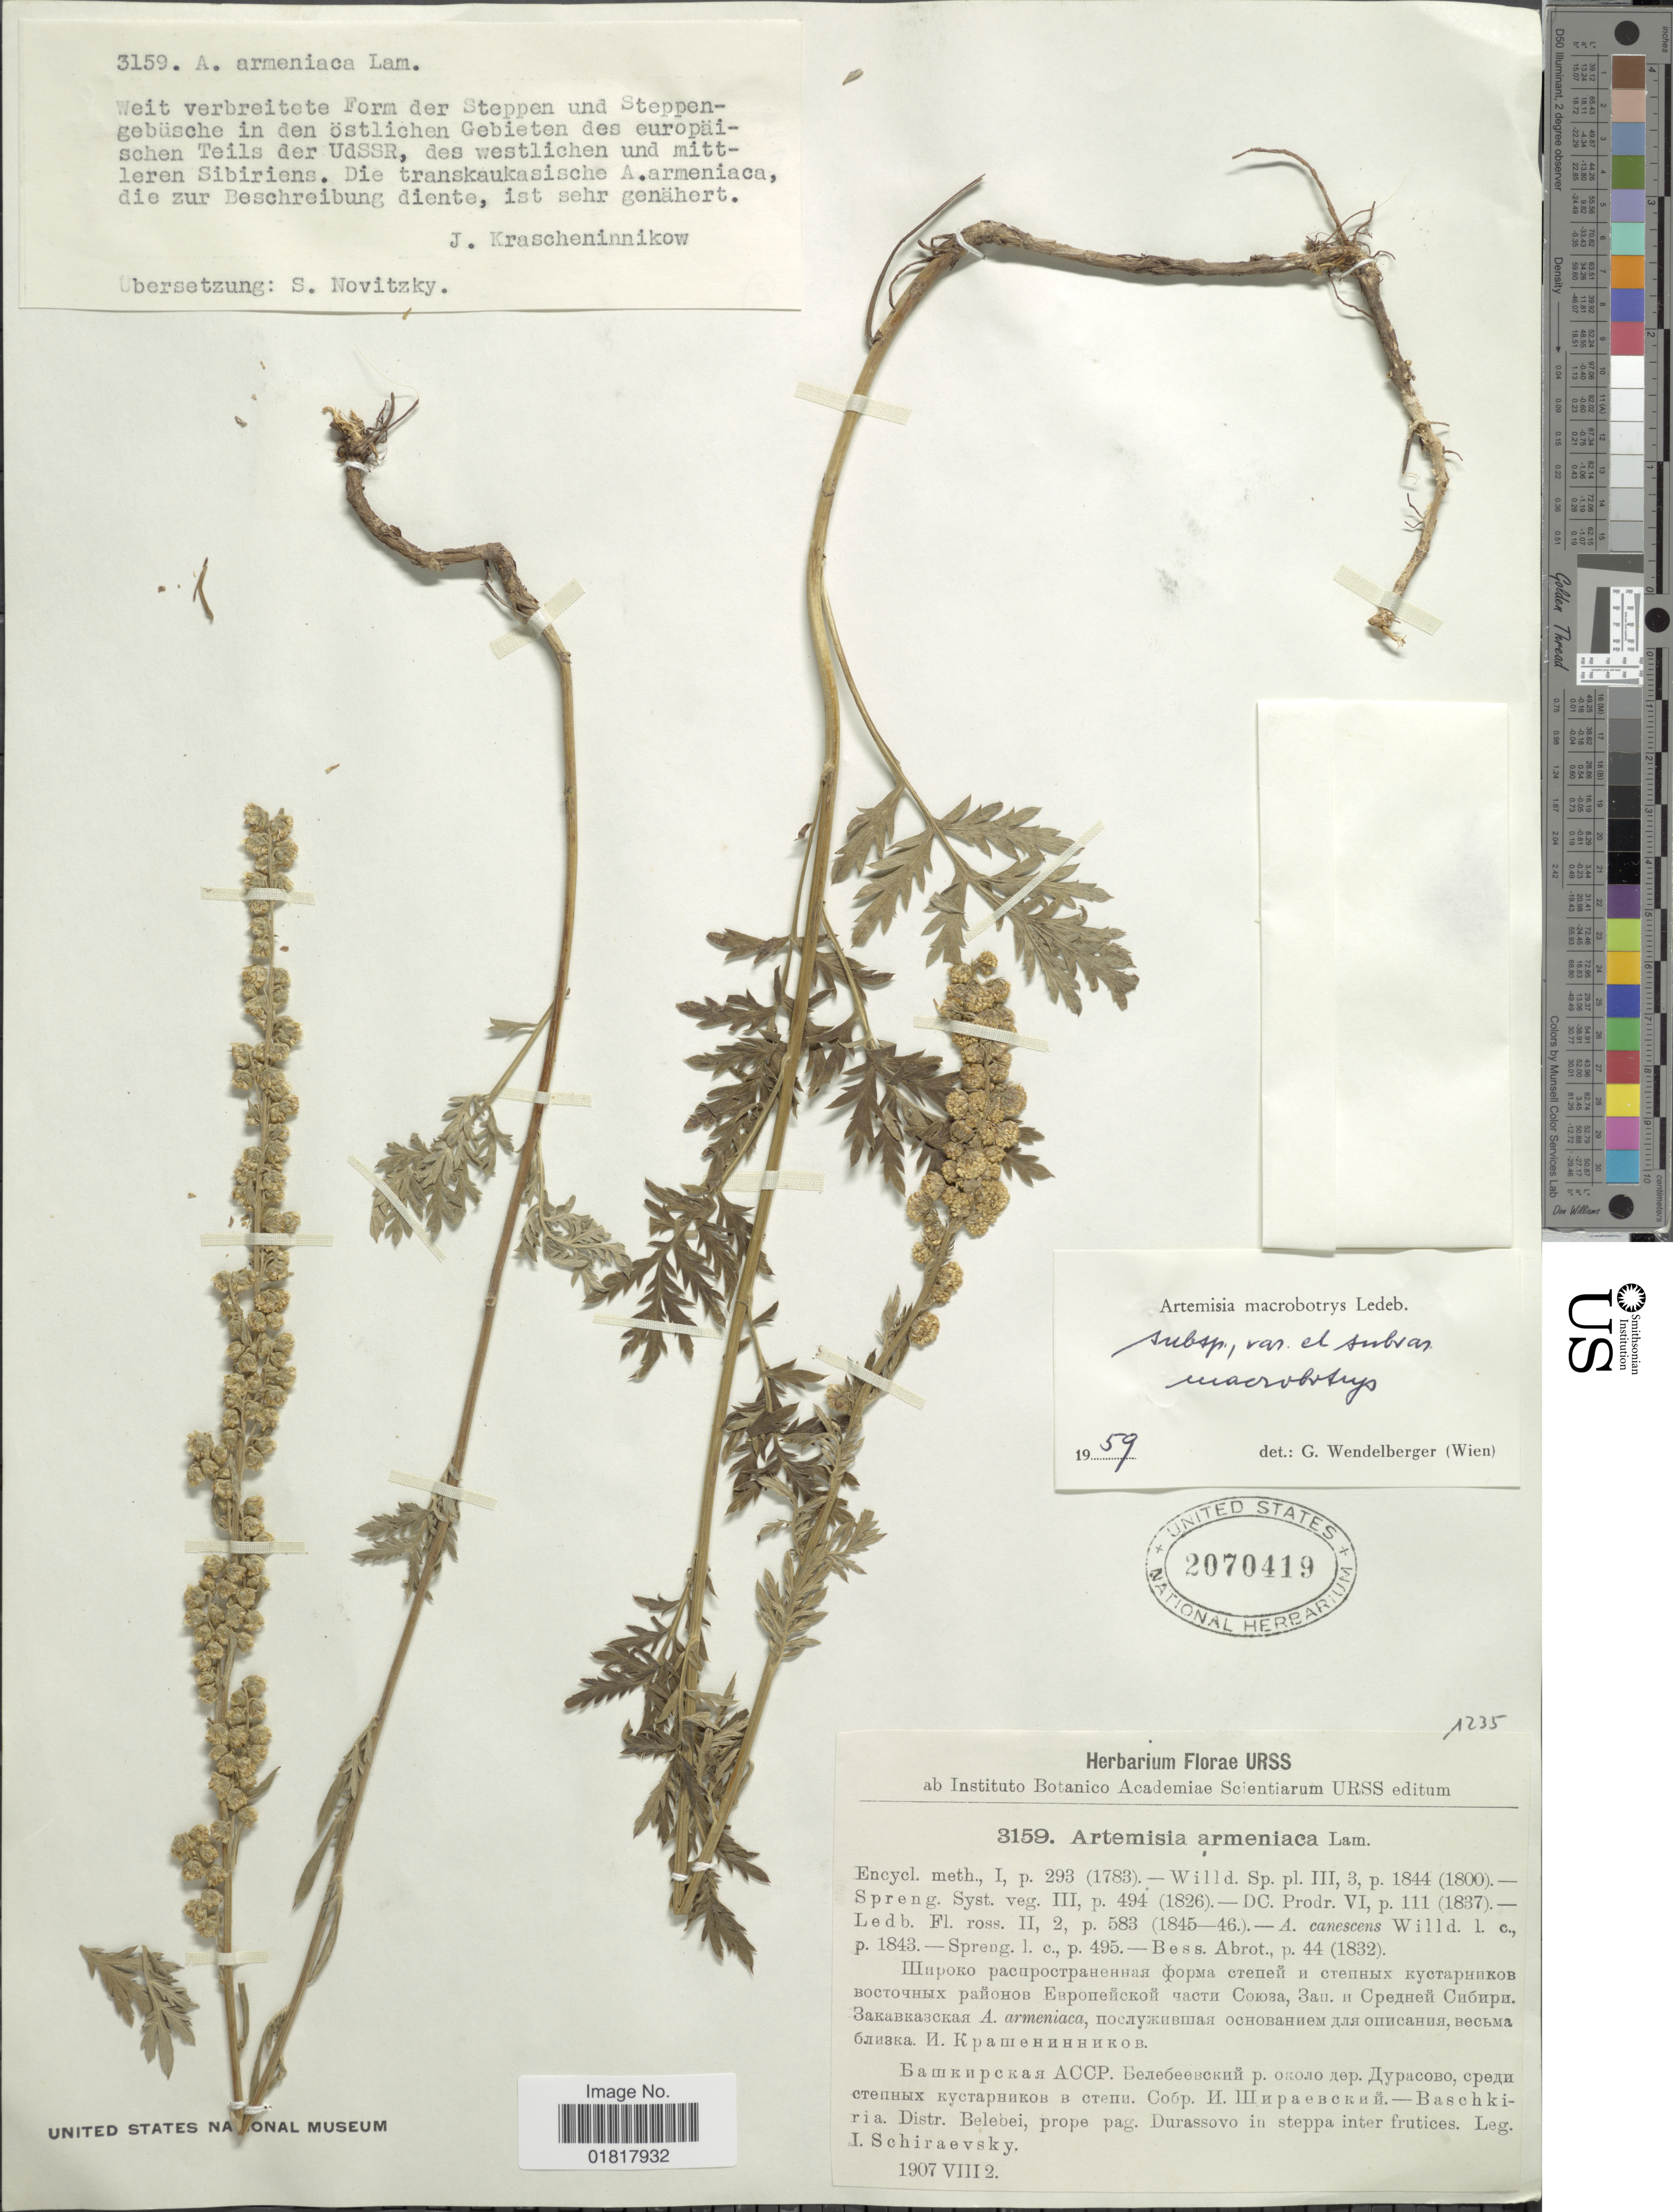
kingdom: Plantae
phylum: Tracheophyta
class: Magnoliopsida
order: Asterales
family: Asteraceae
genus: Artemisia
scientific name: Artemisia macrobotrys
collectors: J. Krascheninnikow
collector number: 3159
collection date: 1907-08-02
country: Russian federation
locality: Baschkiria, distr. Belebei, prope pag. Durassovo in steppa inter frutices, weit verbreitete Form der Steppen und Steppengebüsche in den östlichen Gebieten des europäischen Teils der UdSSR, des westlichen und mittleren Sibiriens, die transkaukasische A. armeniaca, die zur Beschreibung diente, ist sehr genähert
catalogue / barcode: US 2070419